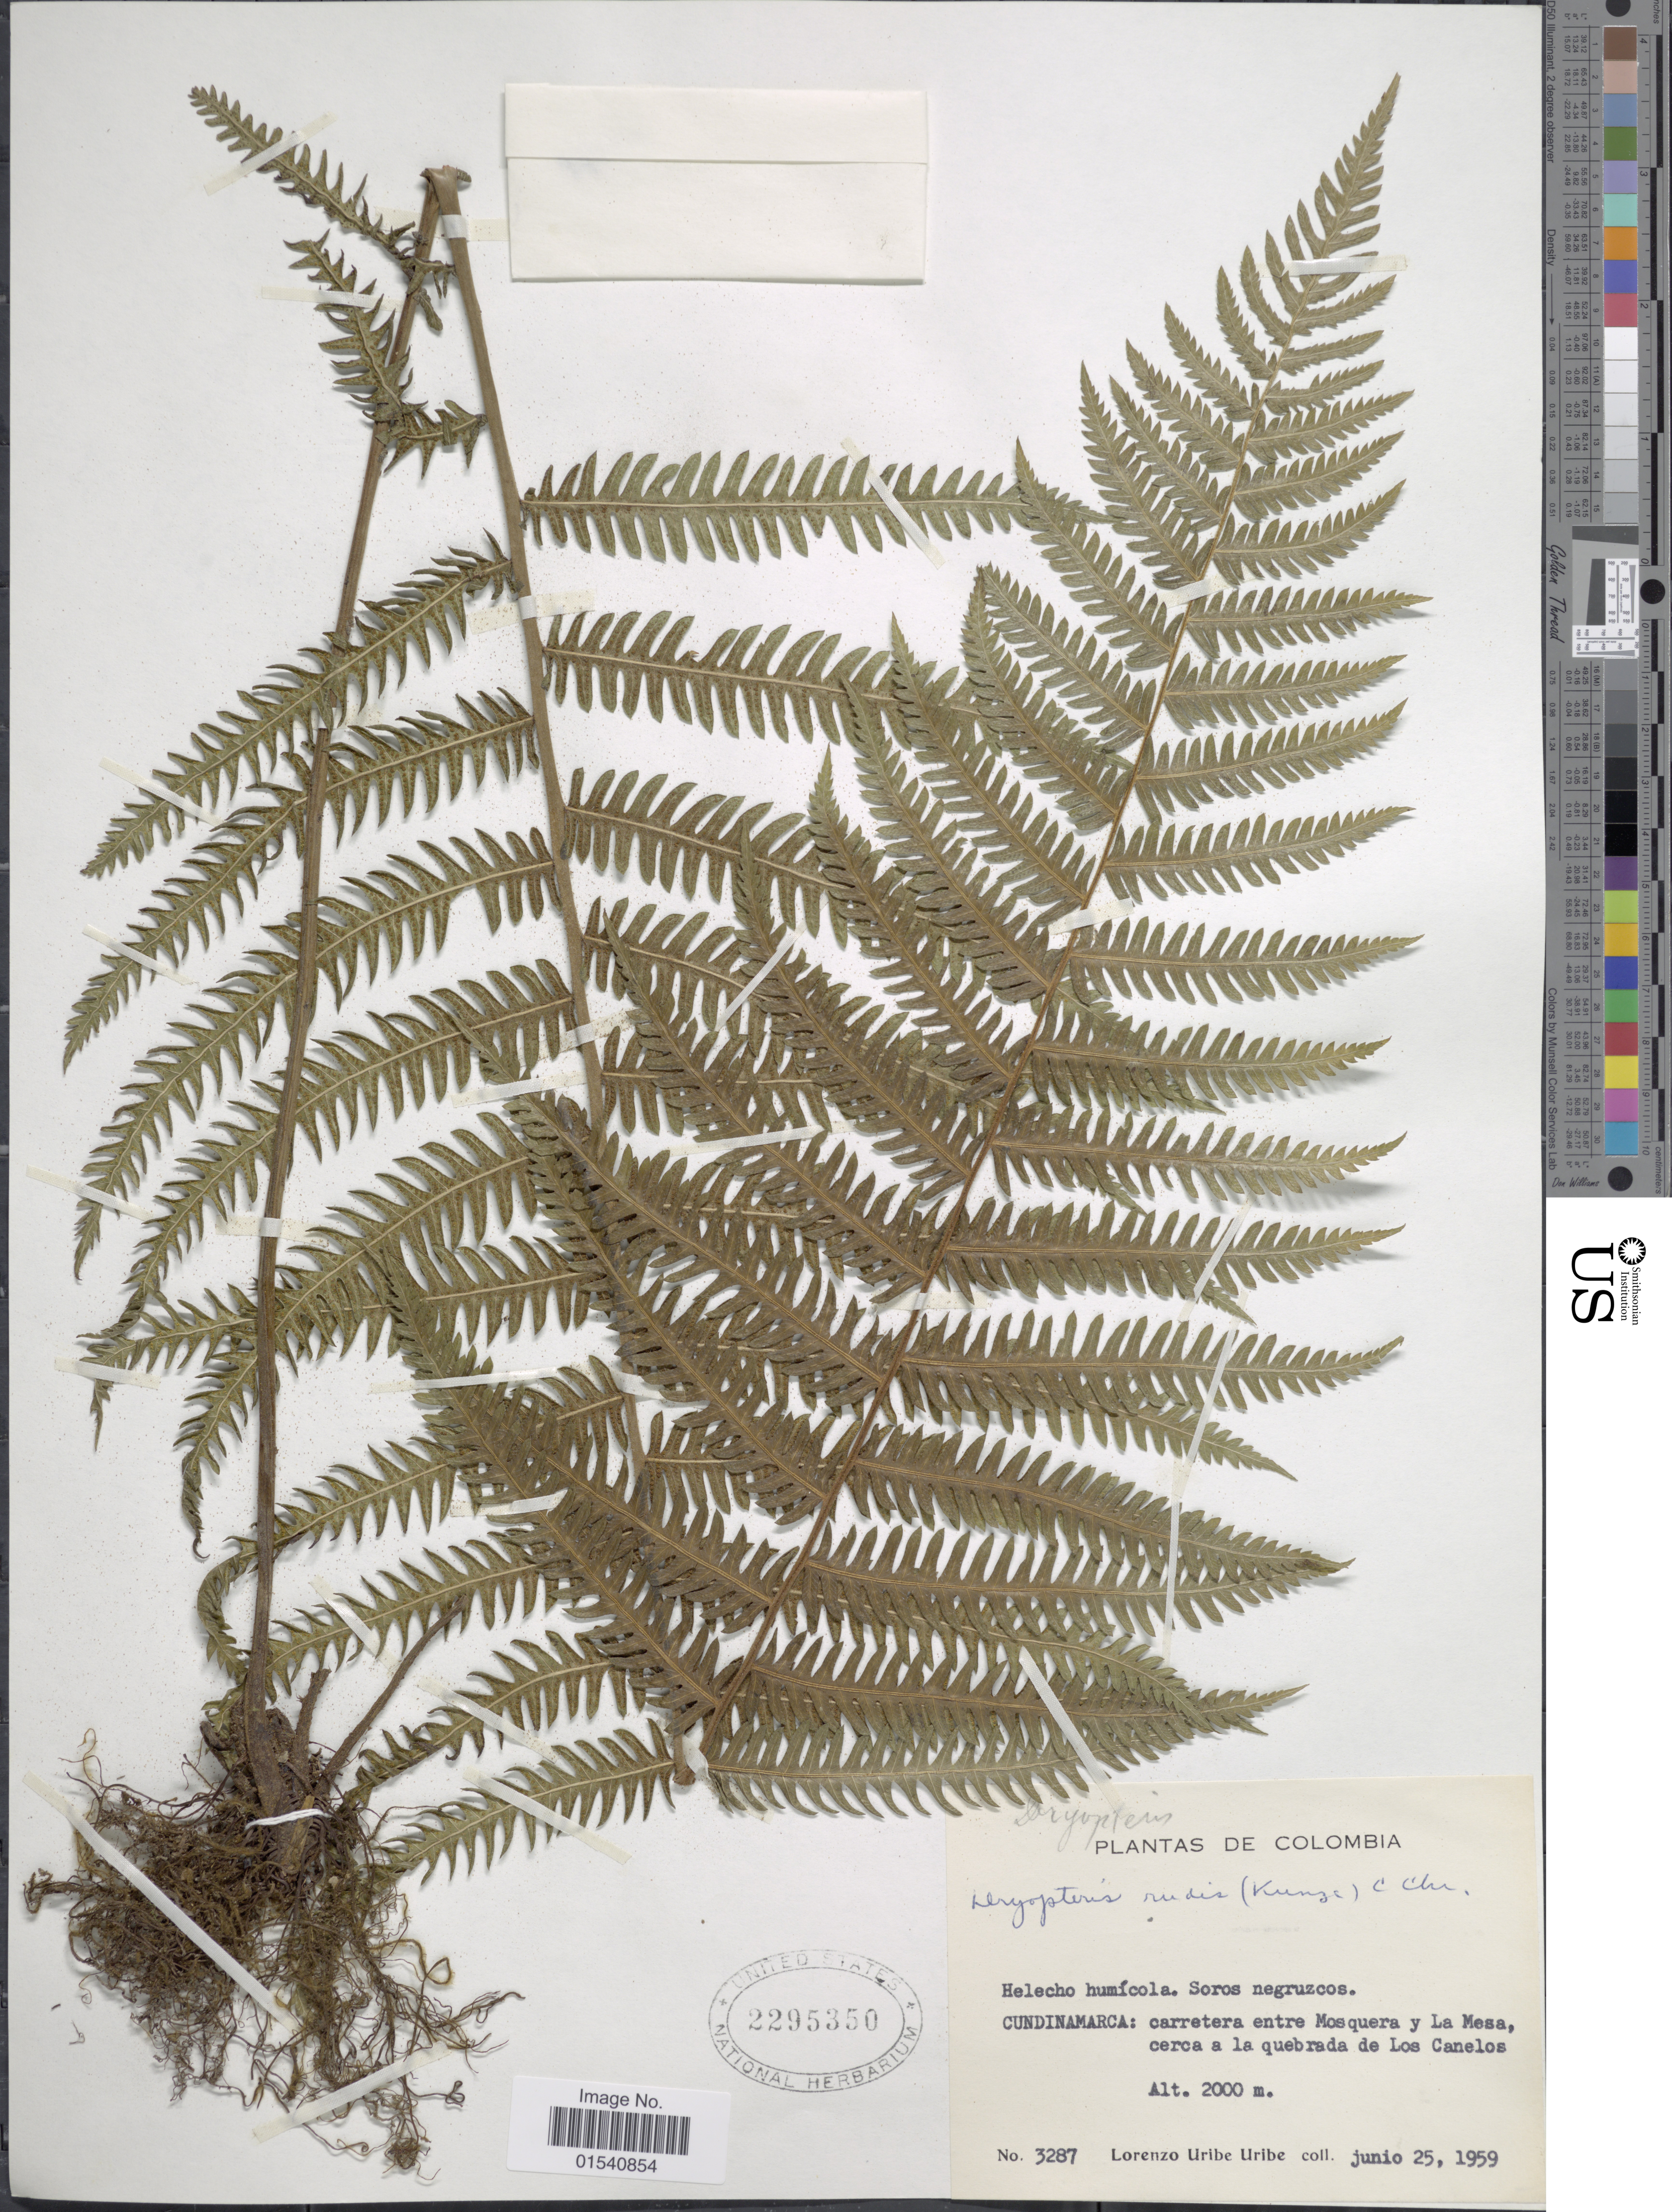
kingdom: Plantae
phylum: Tracheophyta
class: Polypodiopsida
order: Polypodiales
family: Thelypteridaceae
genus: Amauropelta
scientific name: Amauropelta rudis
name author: (Kunze) Pic. Serm.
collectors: L. Uribe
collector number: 3287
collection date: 1959-06-25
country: Colombia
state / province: Cundinamarca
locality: Carretera entre Mosquera y La Mesa, cerca a la quebrada de Los Canelos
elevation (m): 2000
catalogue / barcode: US 2295350